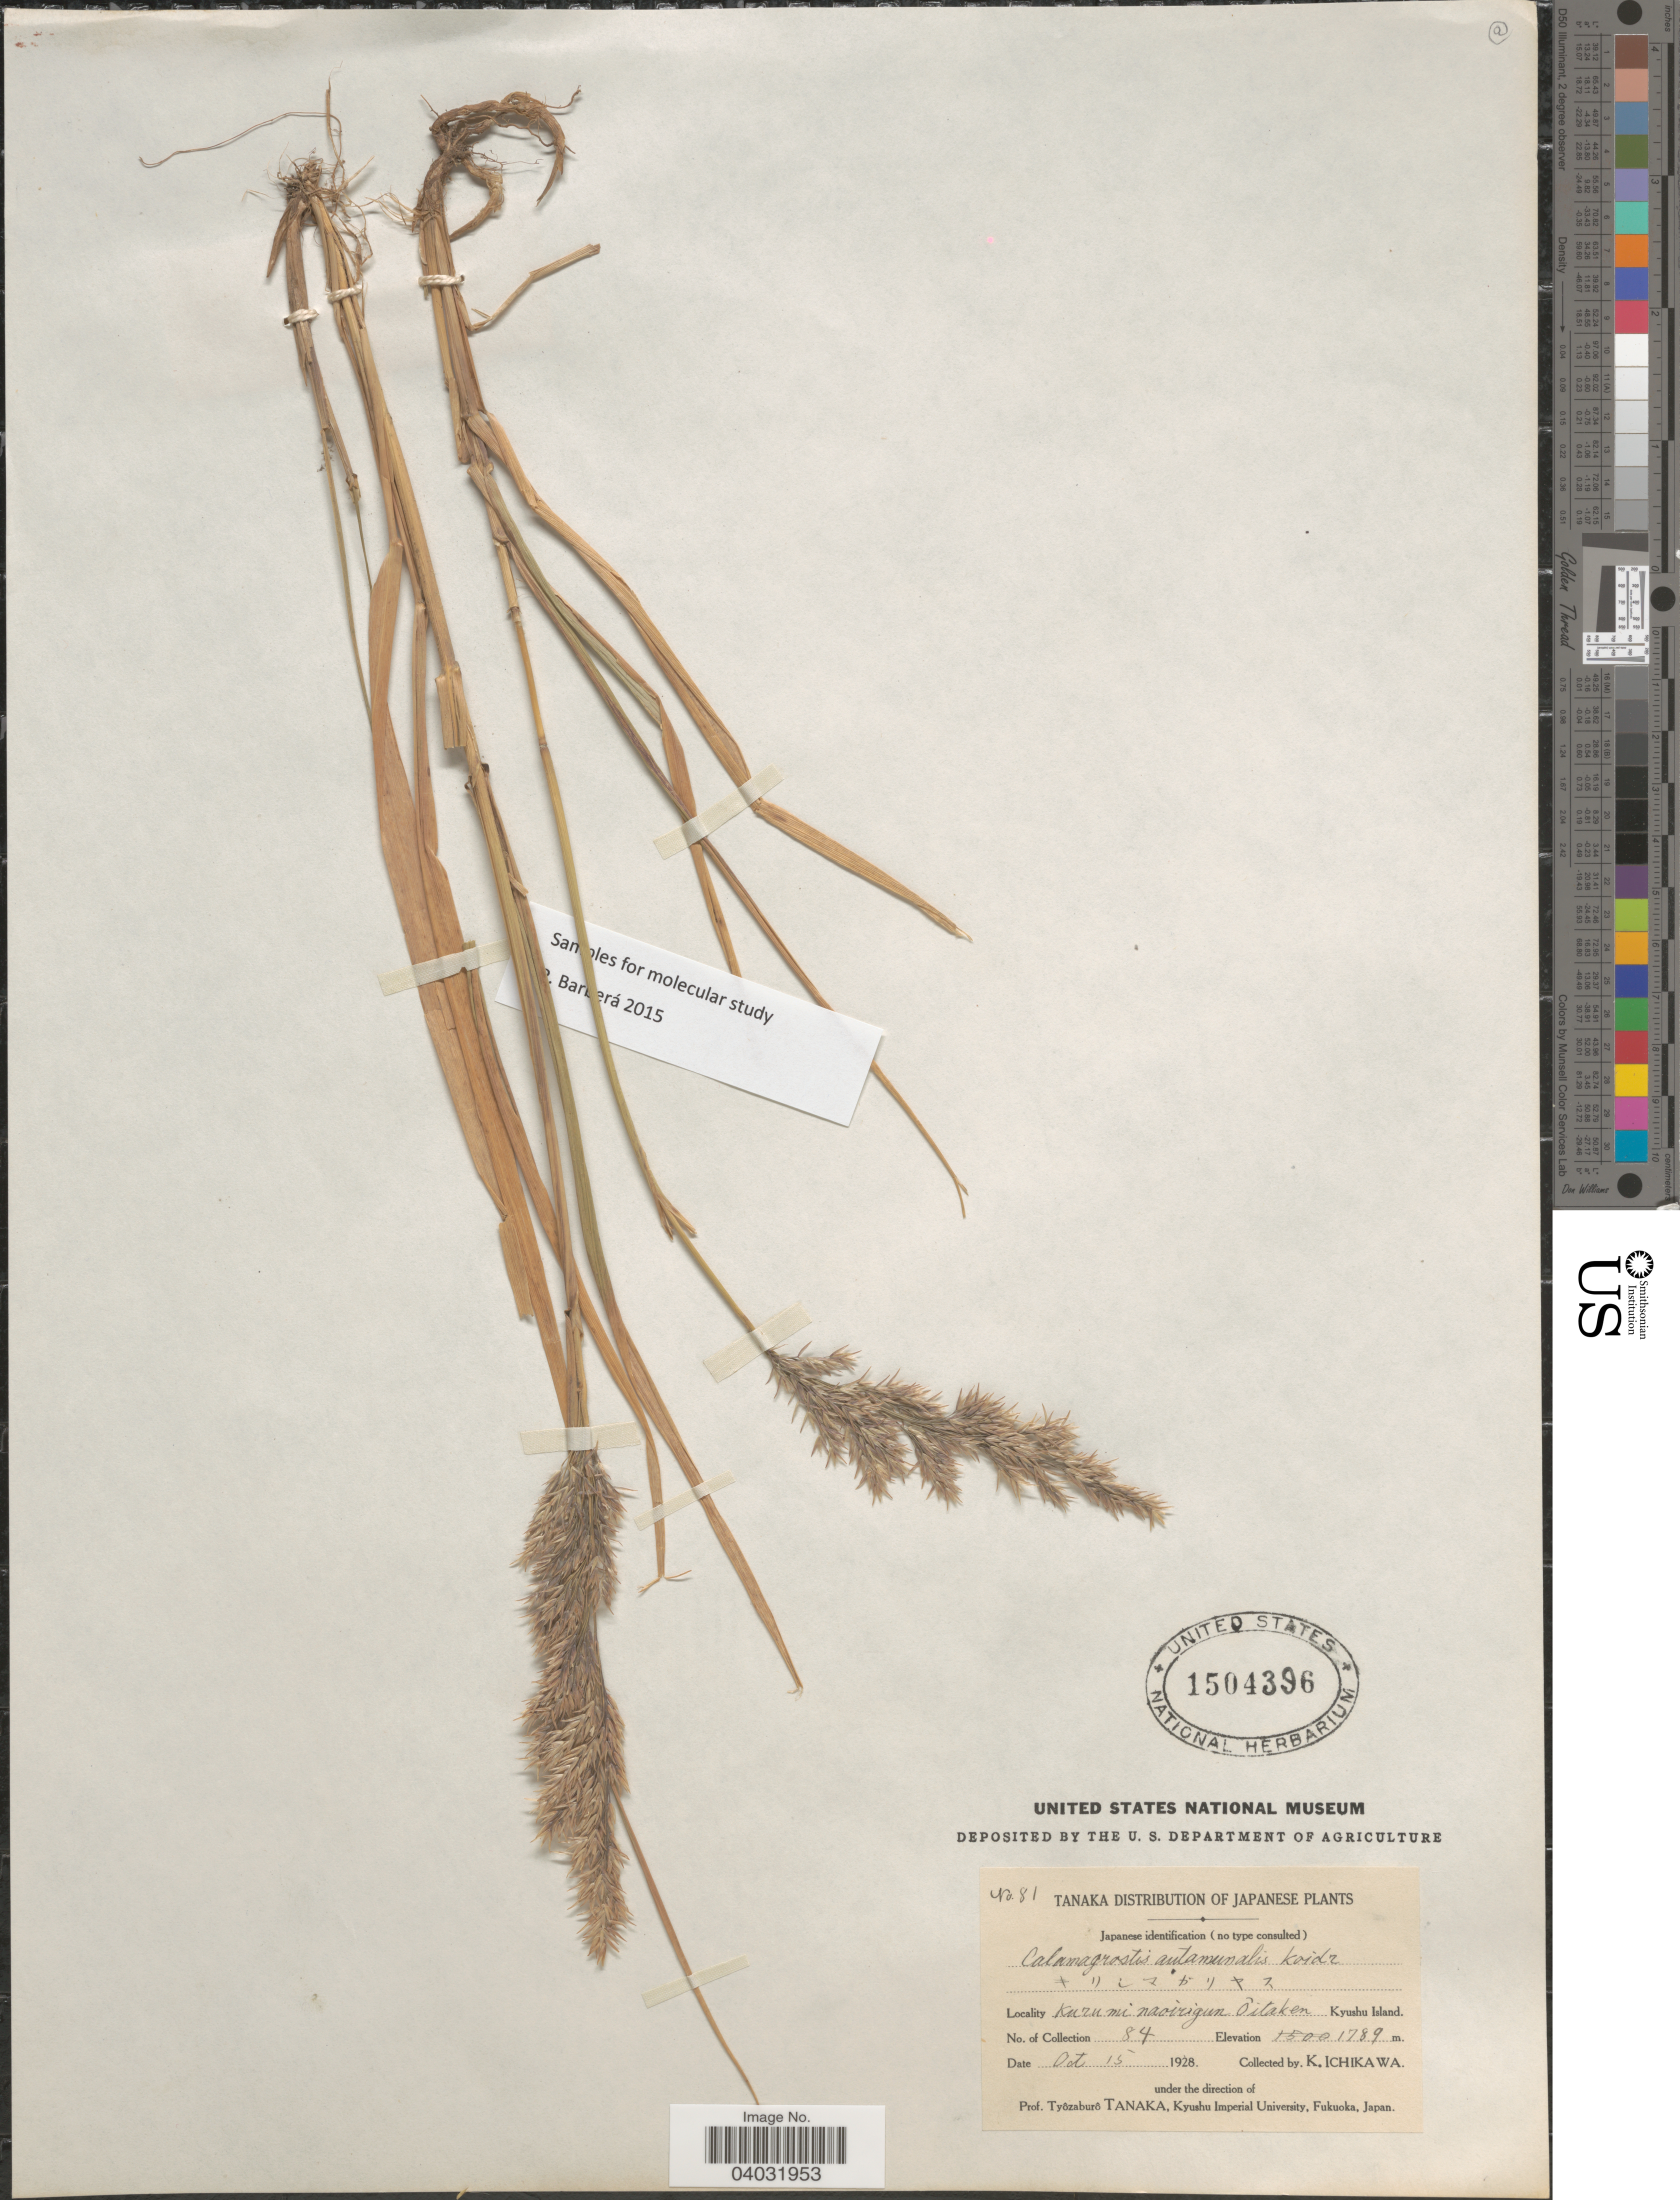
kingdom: Plantae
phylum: Tracheophyta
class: Liliopsida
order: Poales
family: Poaceae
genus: Calamagrostis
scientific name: Calamagrostis autumnalis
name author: Koidz.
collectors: K. Ichikawa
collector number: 81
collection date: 1928-10-15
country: Japan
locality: Kurumi naoirigun Ôitaken. Kyushu Island.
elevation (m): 1789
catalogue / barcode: US 1504396